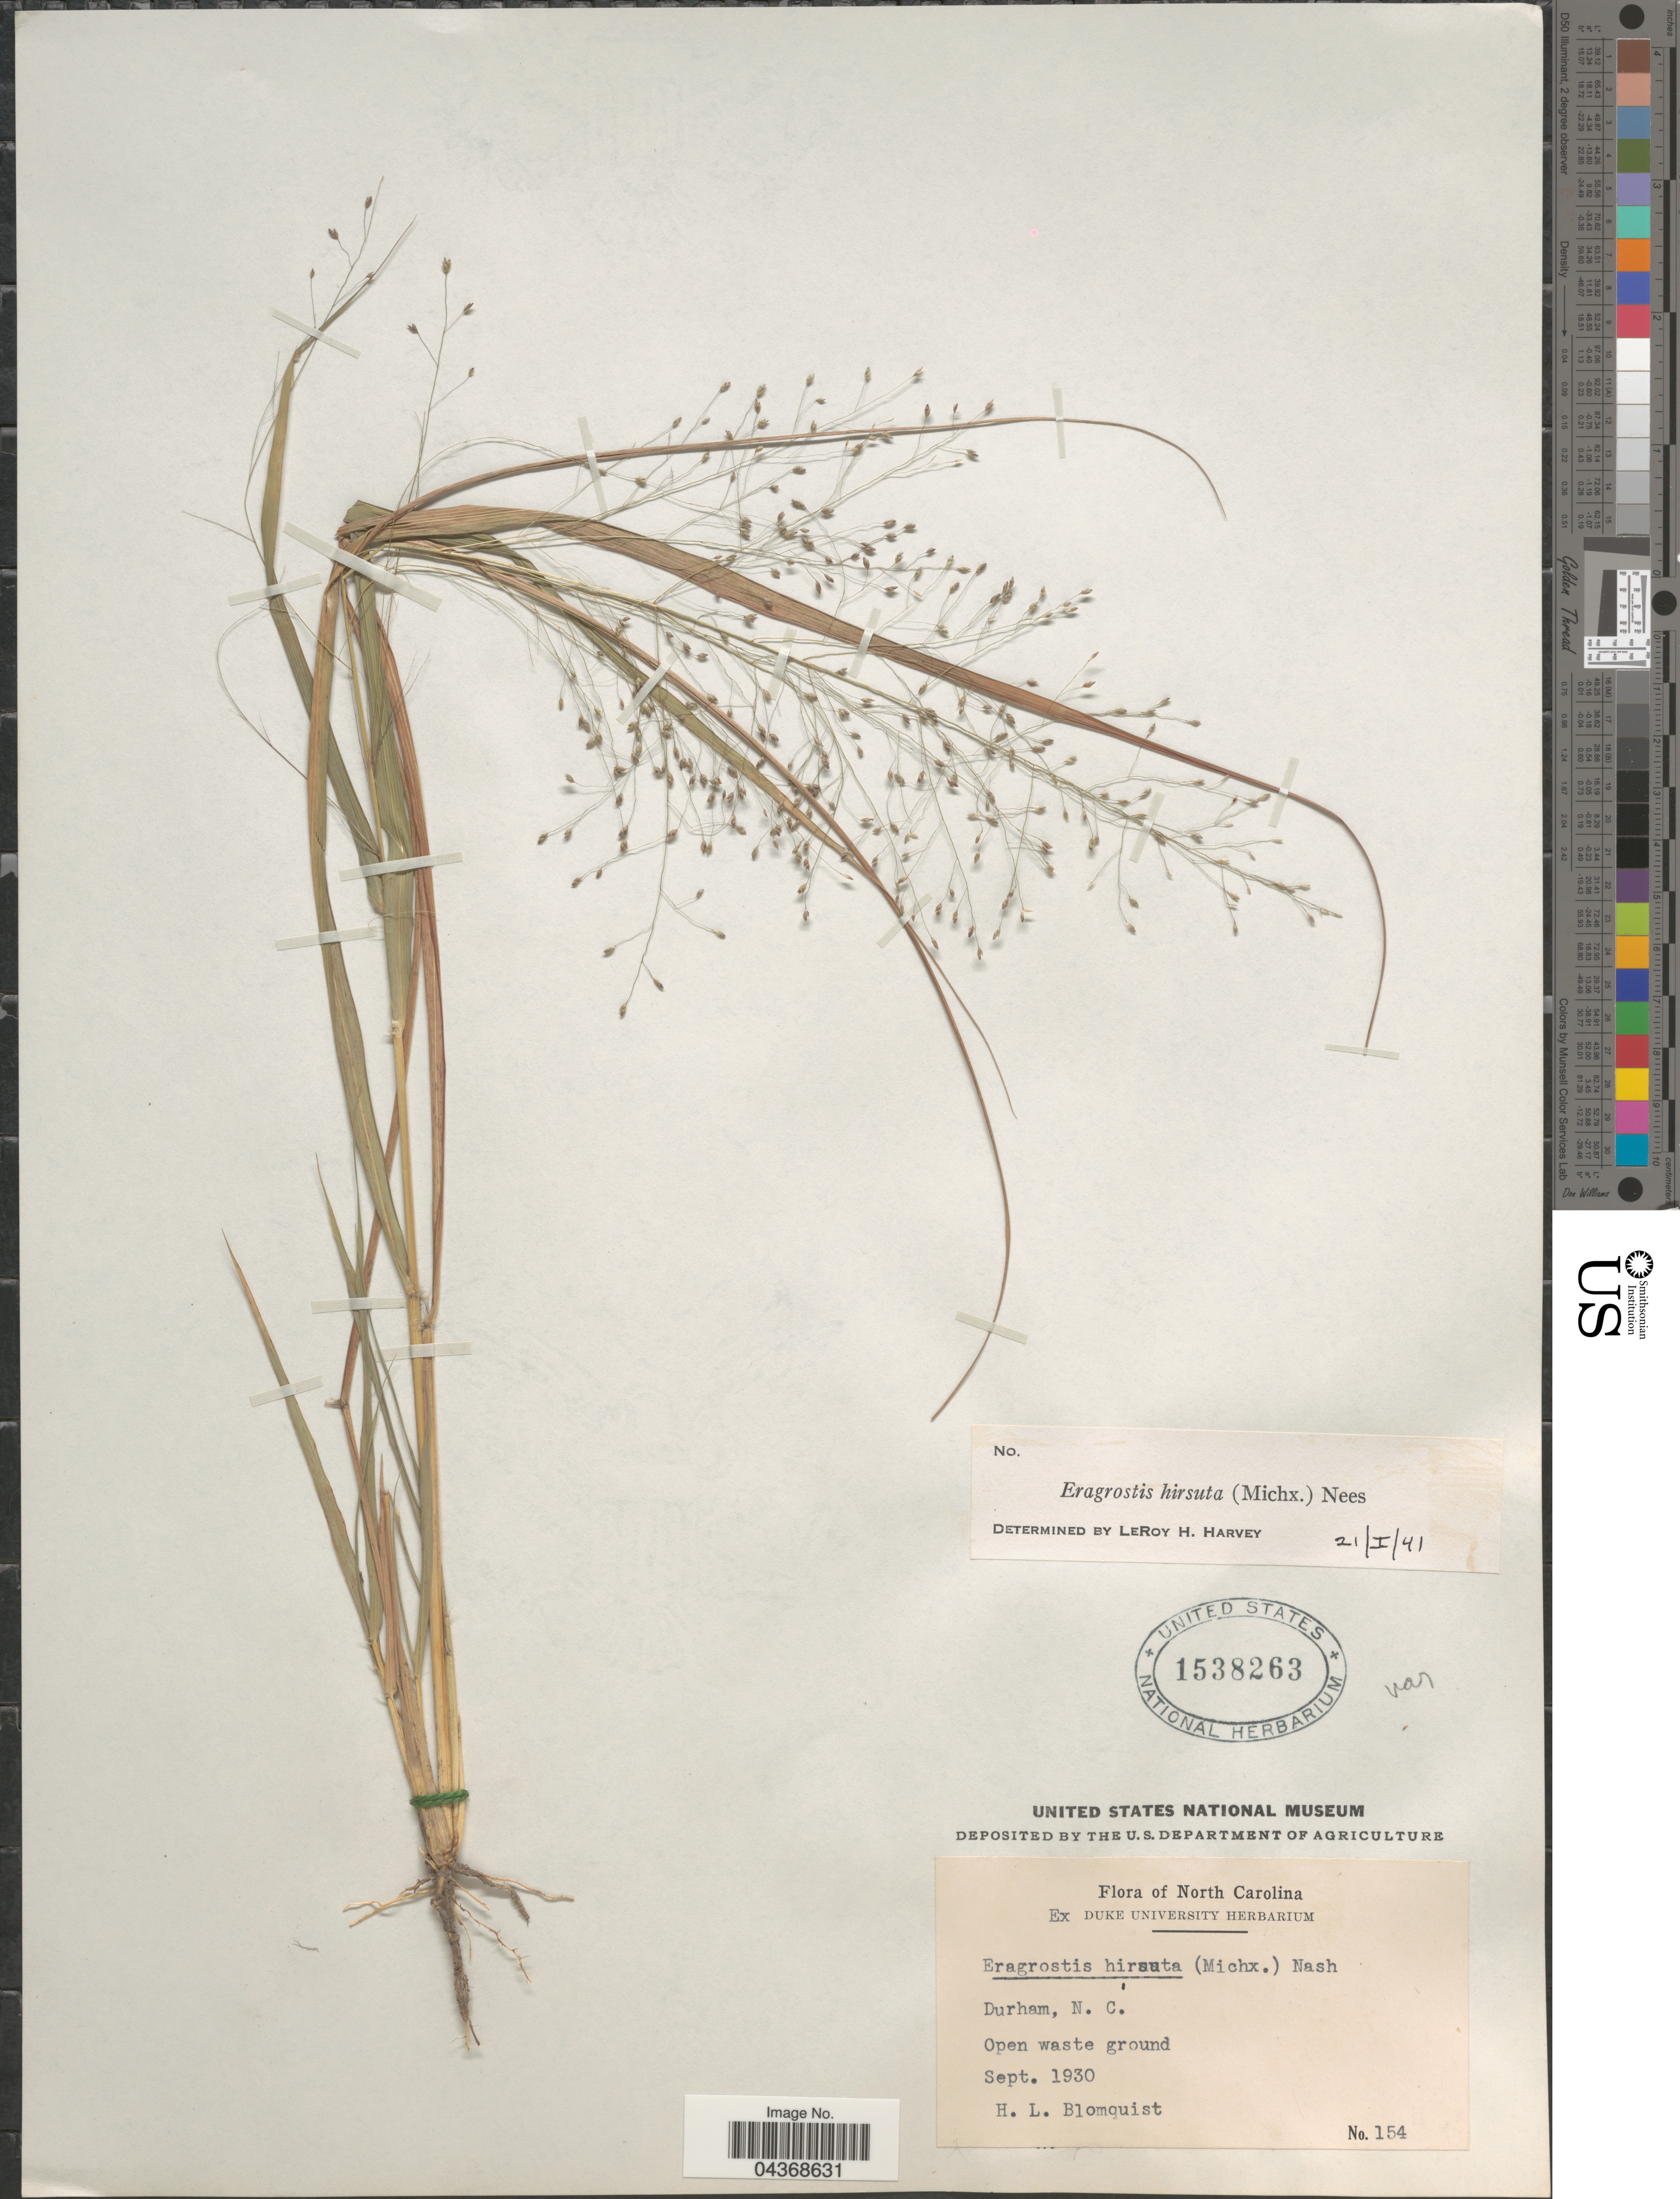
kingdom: Plantae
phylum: Tracheophyta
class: Liliopsida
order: Poales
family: Poaceae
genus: Eragrostis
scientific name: Eragrostis hirsuta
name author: (Michx.) Nees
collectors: H. Blomquist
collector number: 154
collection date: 1930-09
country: United States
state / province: North Carolina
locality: Durham.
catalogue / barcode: US 1538263